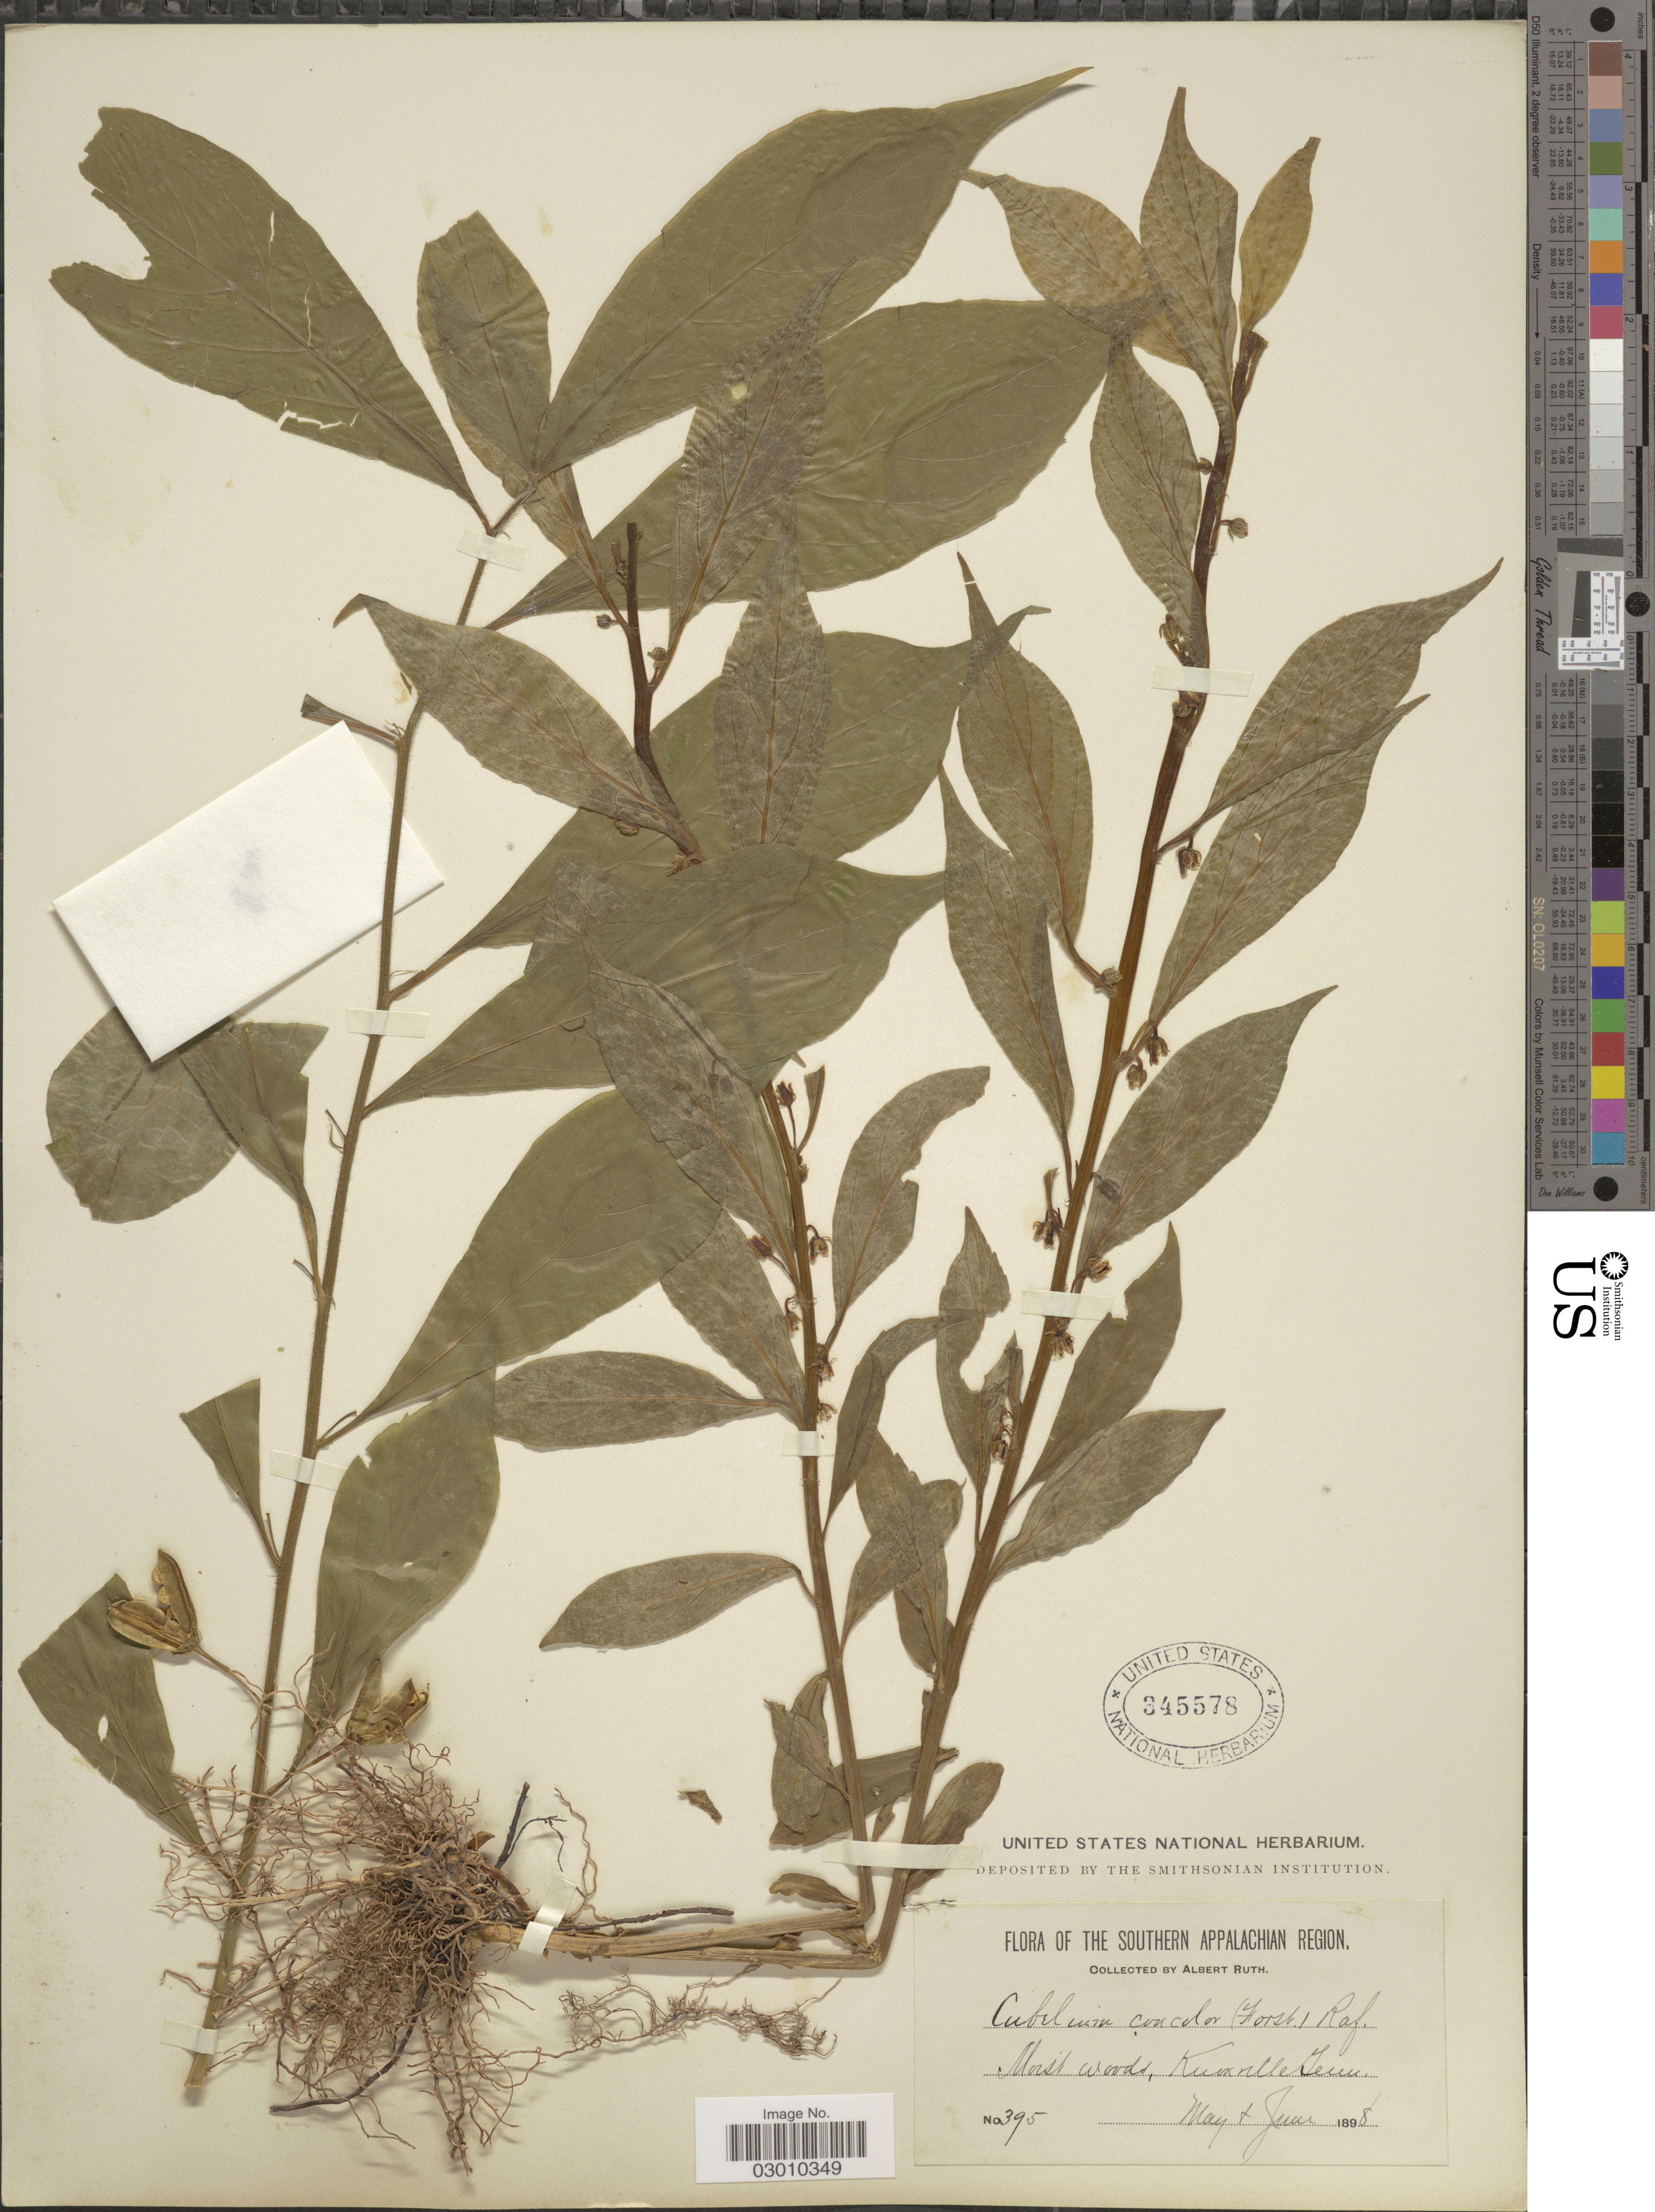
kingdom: Plantae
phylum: Tracheophyta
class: Magnoliopsida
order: Malpighiales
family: Violaceae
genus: Cubelium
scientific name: Cubelium concolor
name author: (T.F. Forst.) Raf. ex Britton & A. Br.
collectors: A. Ruth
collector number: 395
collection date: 1898-05/1898-06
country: United States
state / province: Tennessee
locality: The Southern Appalachian Region. Knoxville.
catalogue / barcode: US 345578